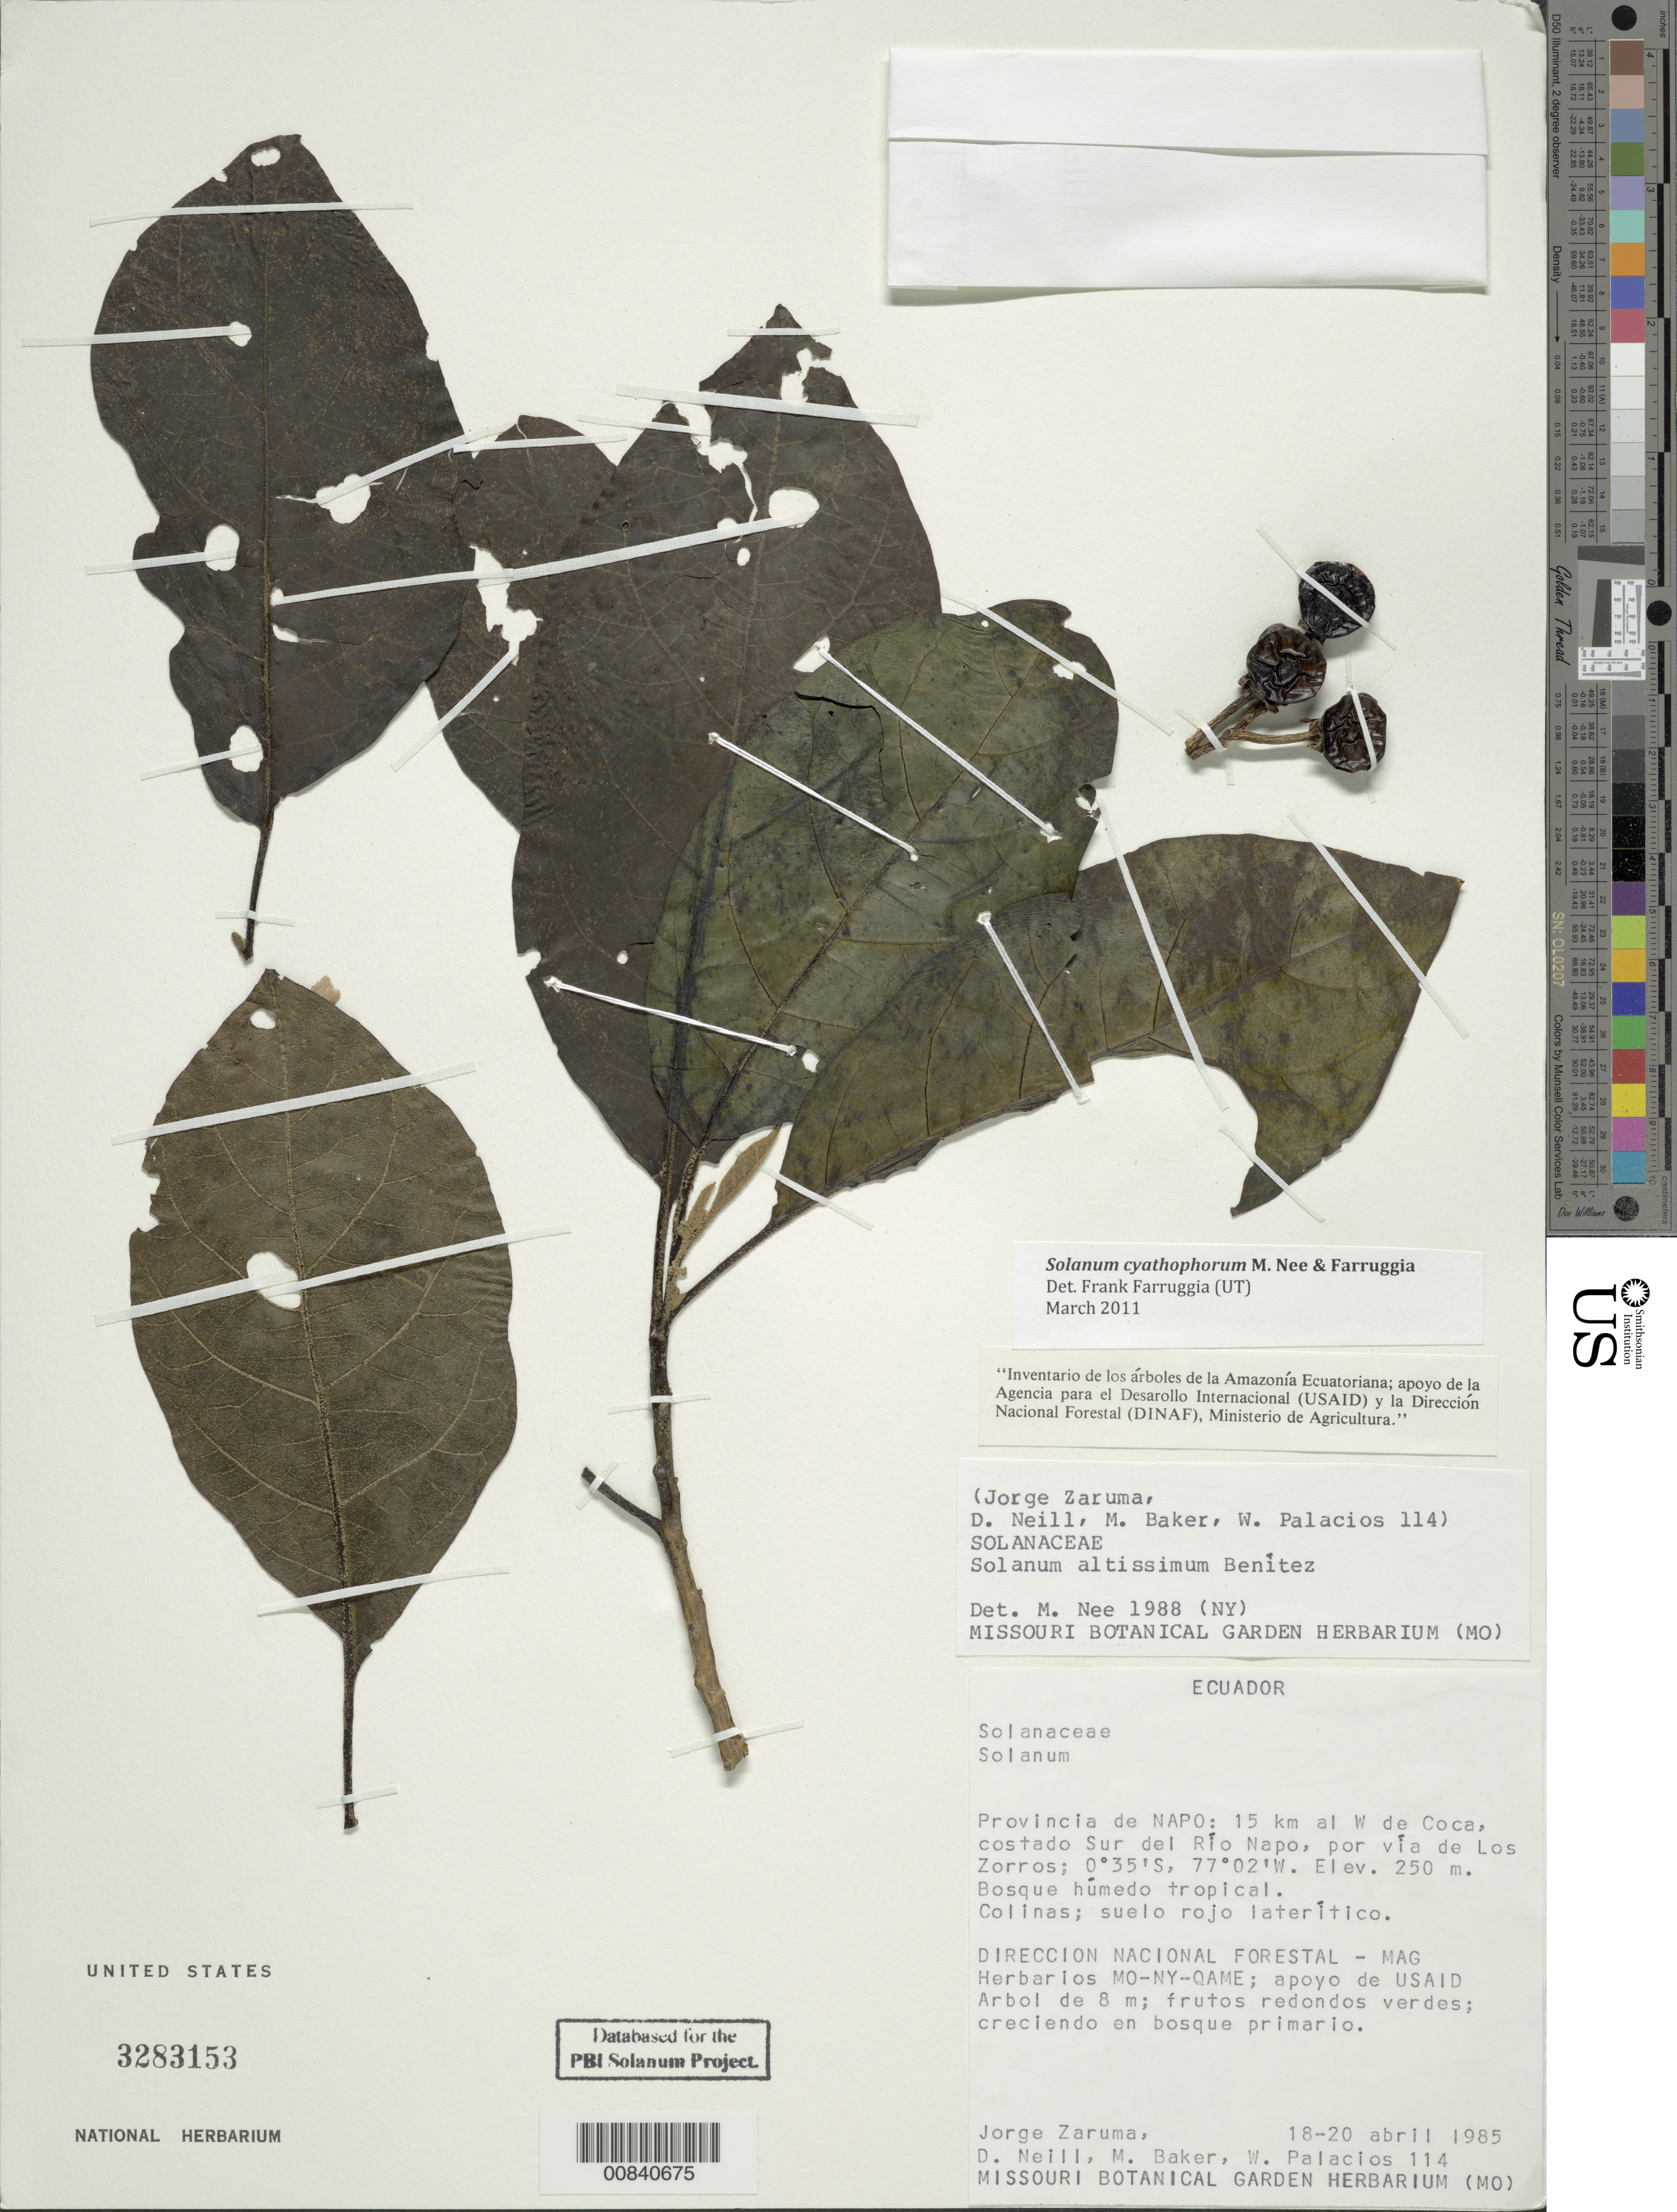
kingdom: Plantae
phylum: Tracheophyta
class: Magnoliopsida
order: Solanales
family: Solanaceae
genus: Solanum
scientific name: Solanum cyathophorum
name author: M. Nee & Farruggia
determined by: Nee, Michael H.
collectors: J. Zaruma, D. A. Neill, M. Baker & W. Palacios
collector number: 114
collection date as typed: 18 Apr 1985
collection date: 1985-04-18/1985-04-20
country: Ecuador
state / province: Napo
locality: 15 km al W de Coca, costado Sur del Rio Napo, por via de Los Zorros.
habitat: Creciendo en bosque primario. Bosque humedo tropical. Colinas; suelo rojo lateritico.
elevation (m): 250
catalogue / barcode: US 3283153